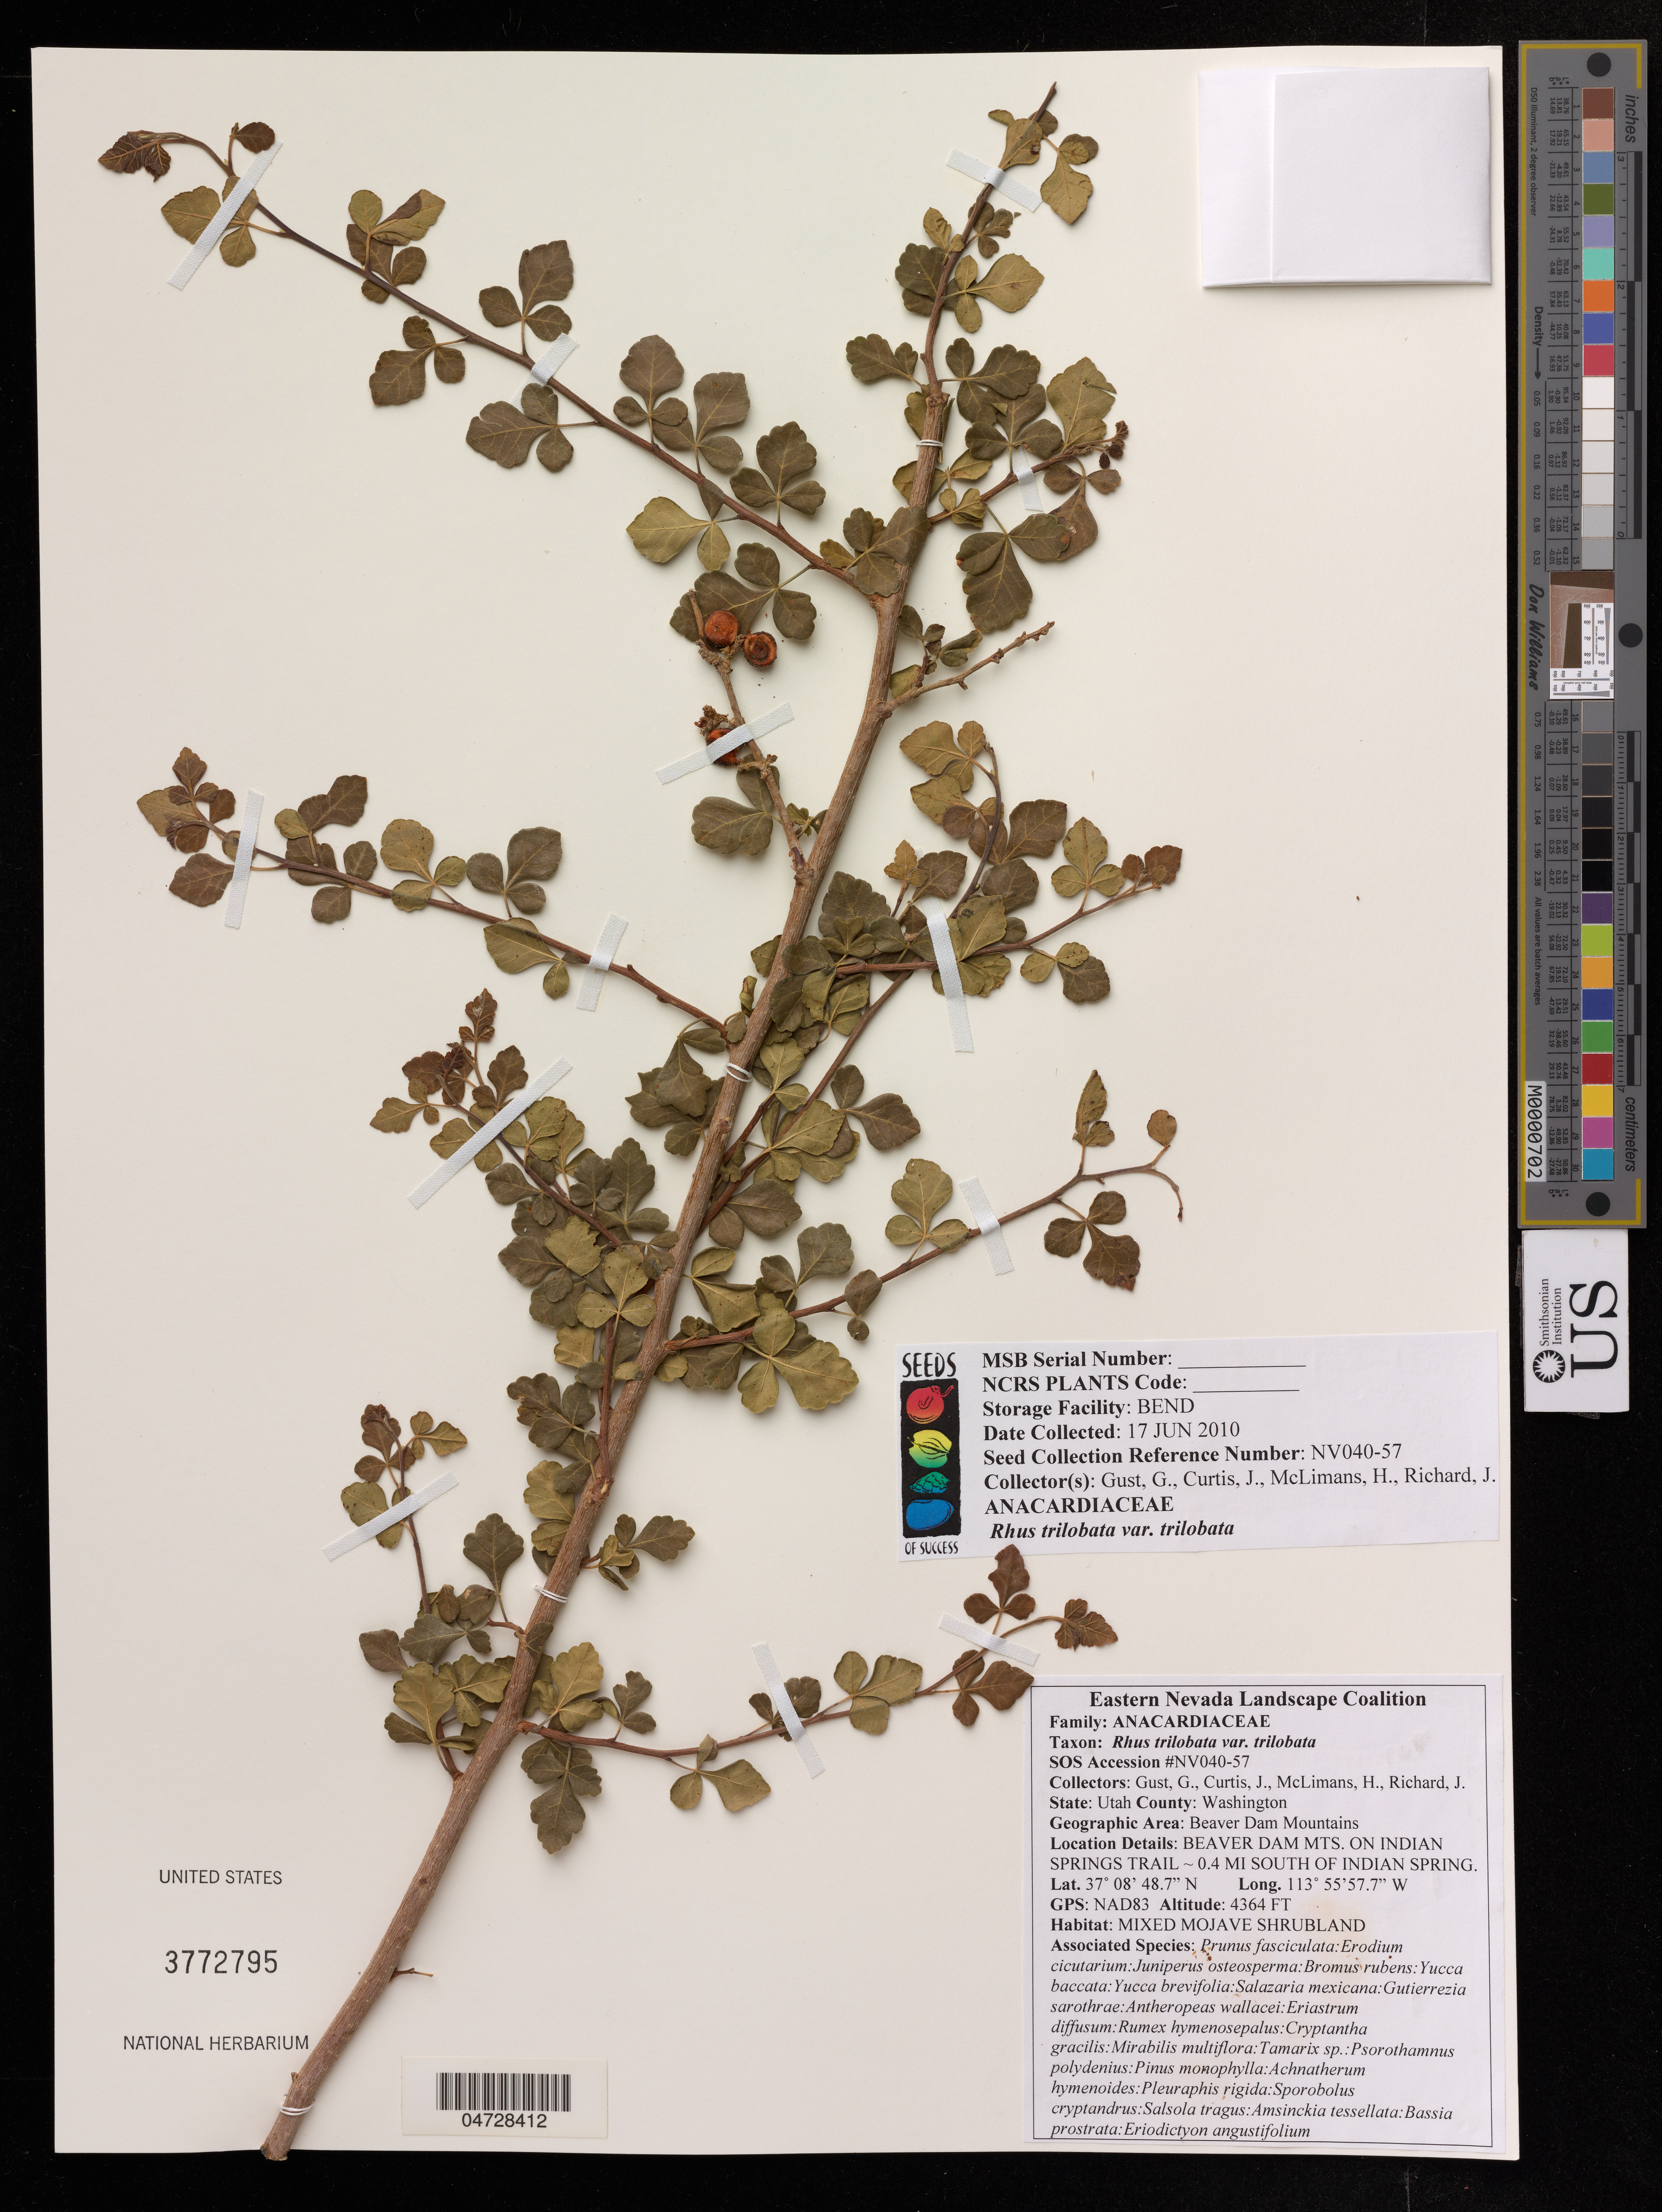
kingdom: Plantae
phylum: Tracheophyta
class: Magnoliopsida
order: Sapindales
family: Anacardiaceae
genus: Rhus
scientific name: Rhus trilobata var. trilobata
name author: Nutt.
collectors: G. Gust, J. Curtis, H. McLimans & J. Richard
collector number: NV040-57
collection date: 2010-06-17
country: United States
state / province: Utah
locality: County: Washington. Geographic area: Beaver Dam Mountains. Beaver Dam Mts. on Indian Springs Trail ~0.4 mi south of Indian Spring.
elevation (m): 1330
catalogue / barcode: US 3772795